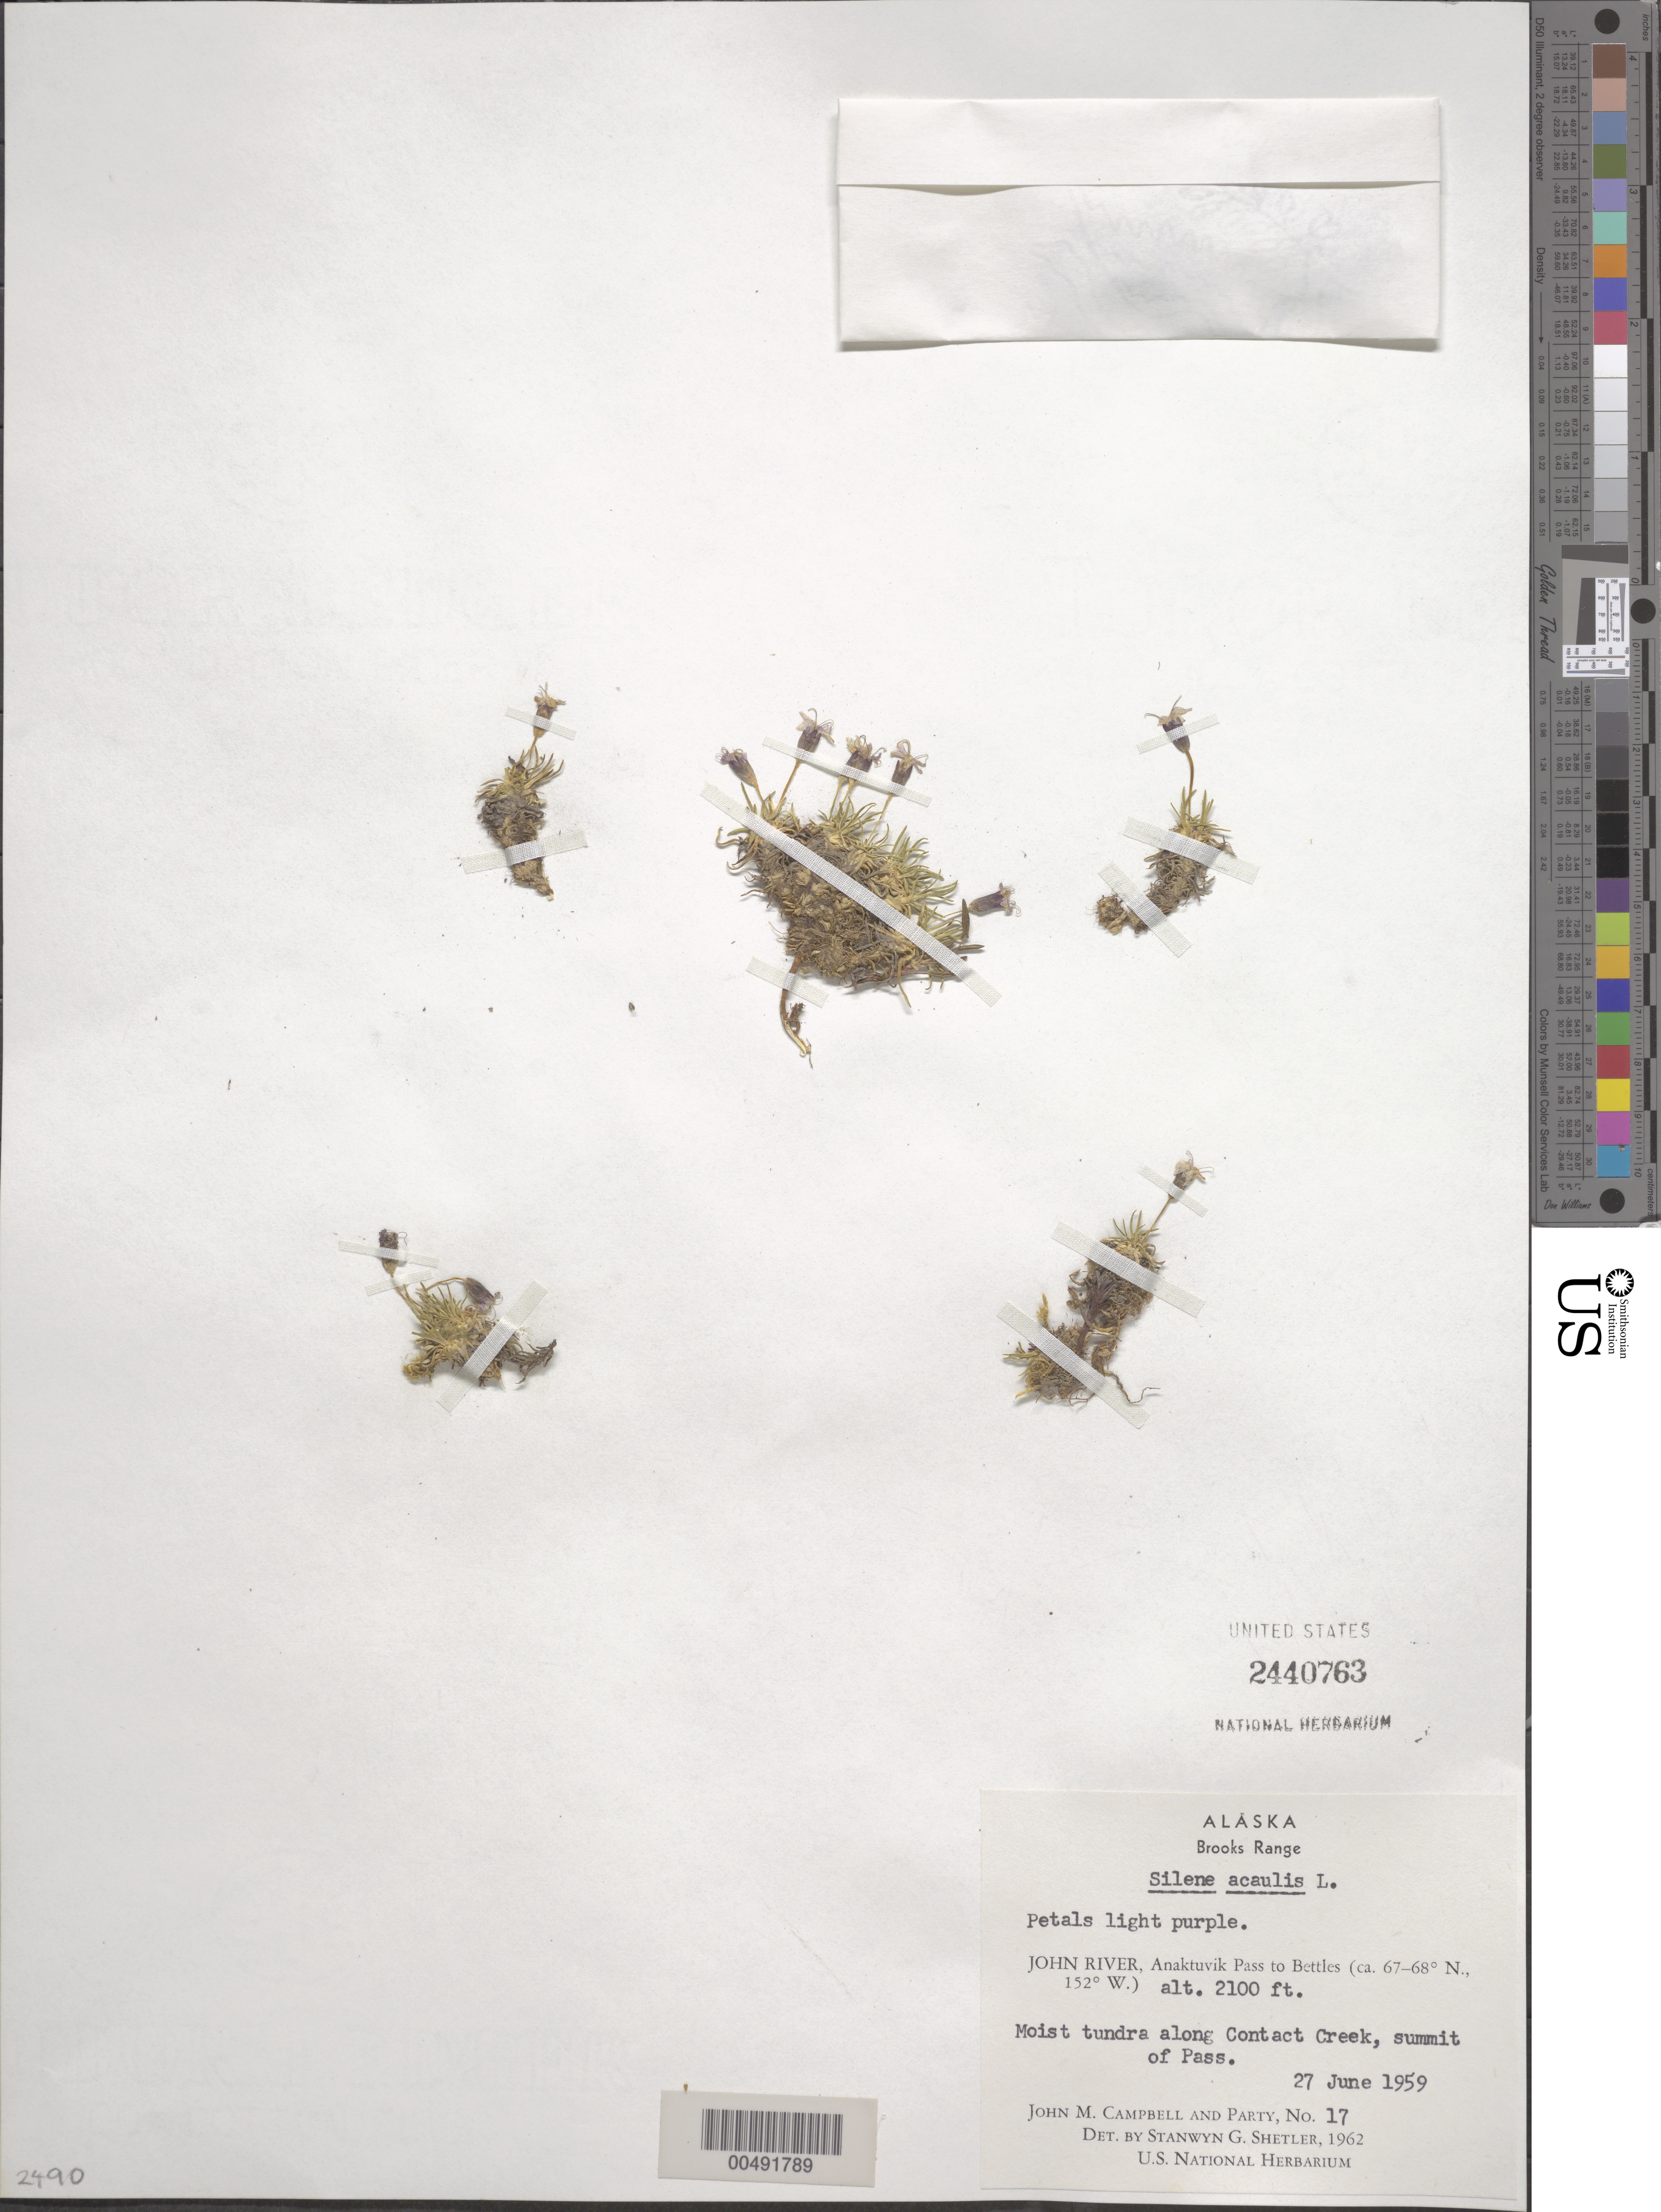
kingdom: Plantae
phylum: Tracheophyta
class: Magnoliopsida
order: Caryophyllales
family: Caryophyllaceae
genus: Silene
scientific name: Silene acaulis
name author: (L.) Jacq.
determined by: Shetler, Stanwyn G., (US), NMNH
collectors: J. M. Campbell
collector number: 17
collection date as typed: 27 Jun 1959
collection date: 1959-06-27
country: United States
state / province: Alaska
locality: Brooks Range, John River, summit of Anaktuvuk Pass to Bettles, along Contact Creek (lat/long recorded as: lat=::: long=152:0:0:W)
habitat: moist tundra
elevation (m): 640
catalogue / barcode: US 2440763